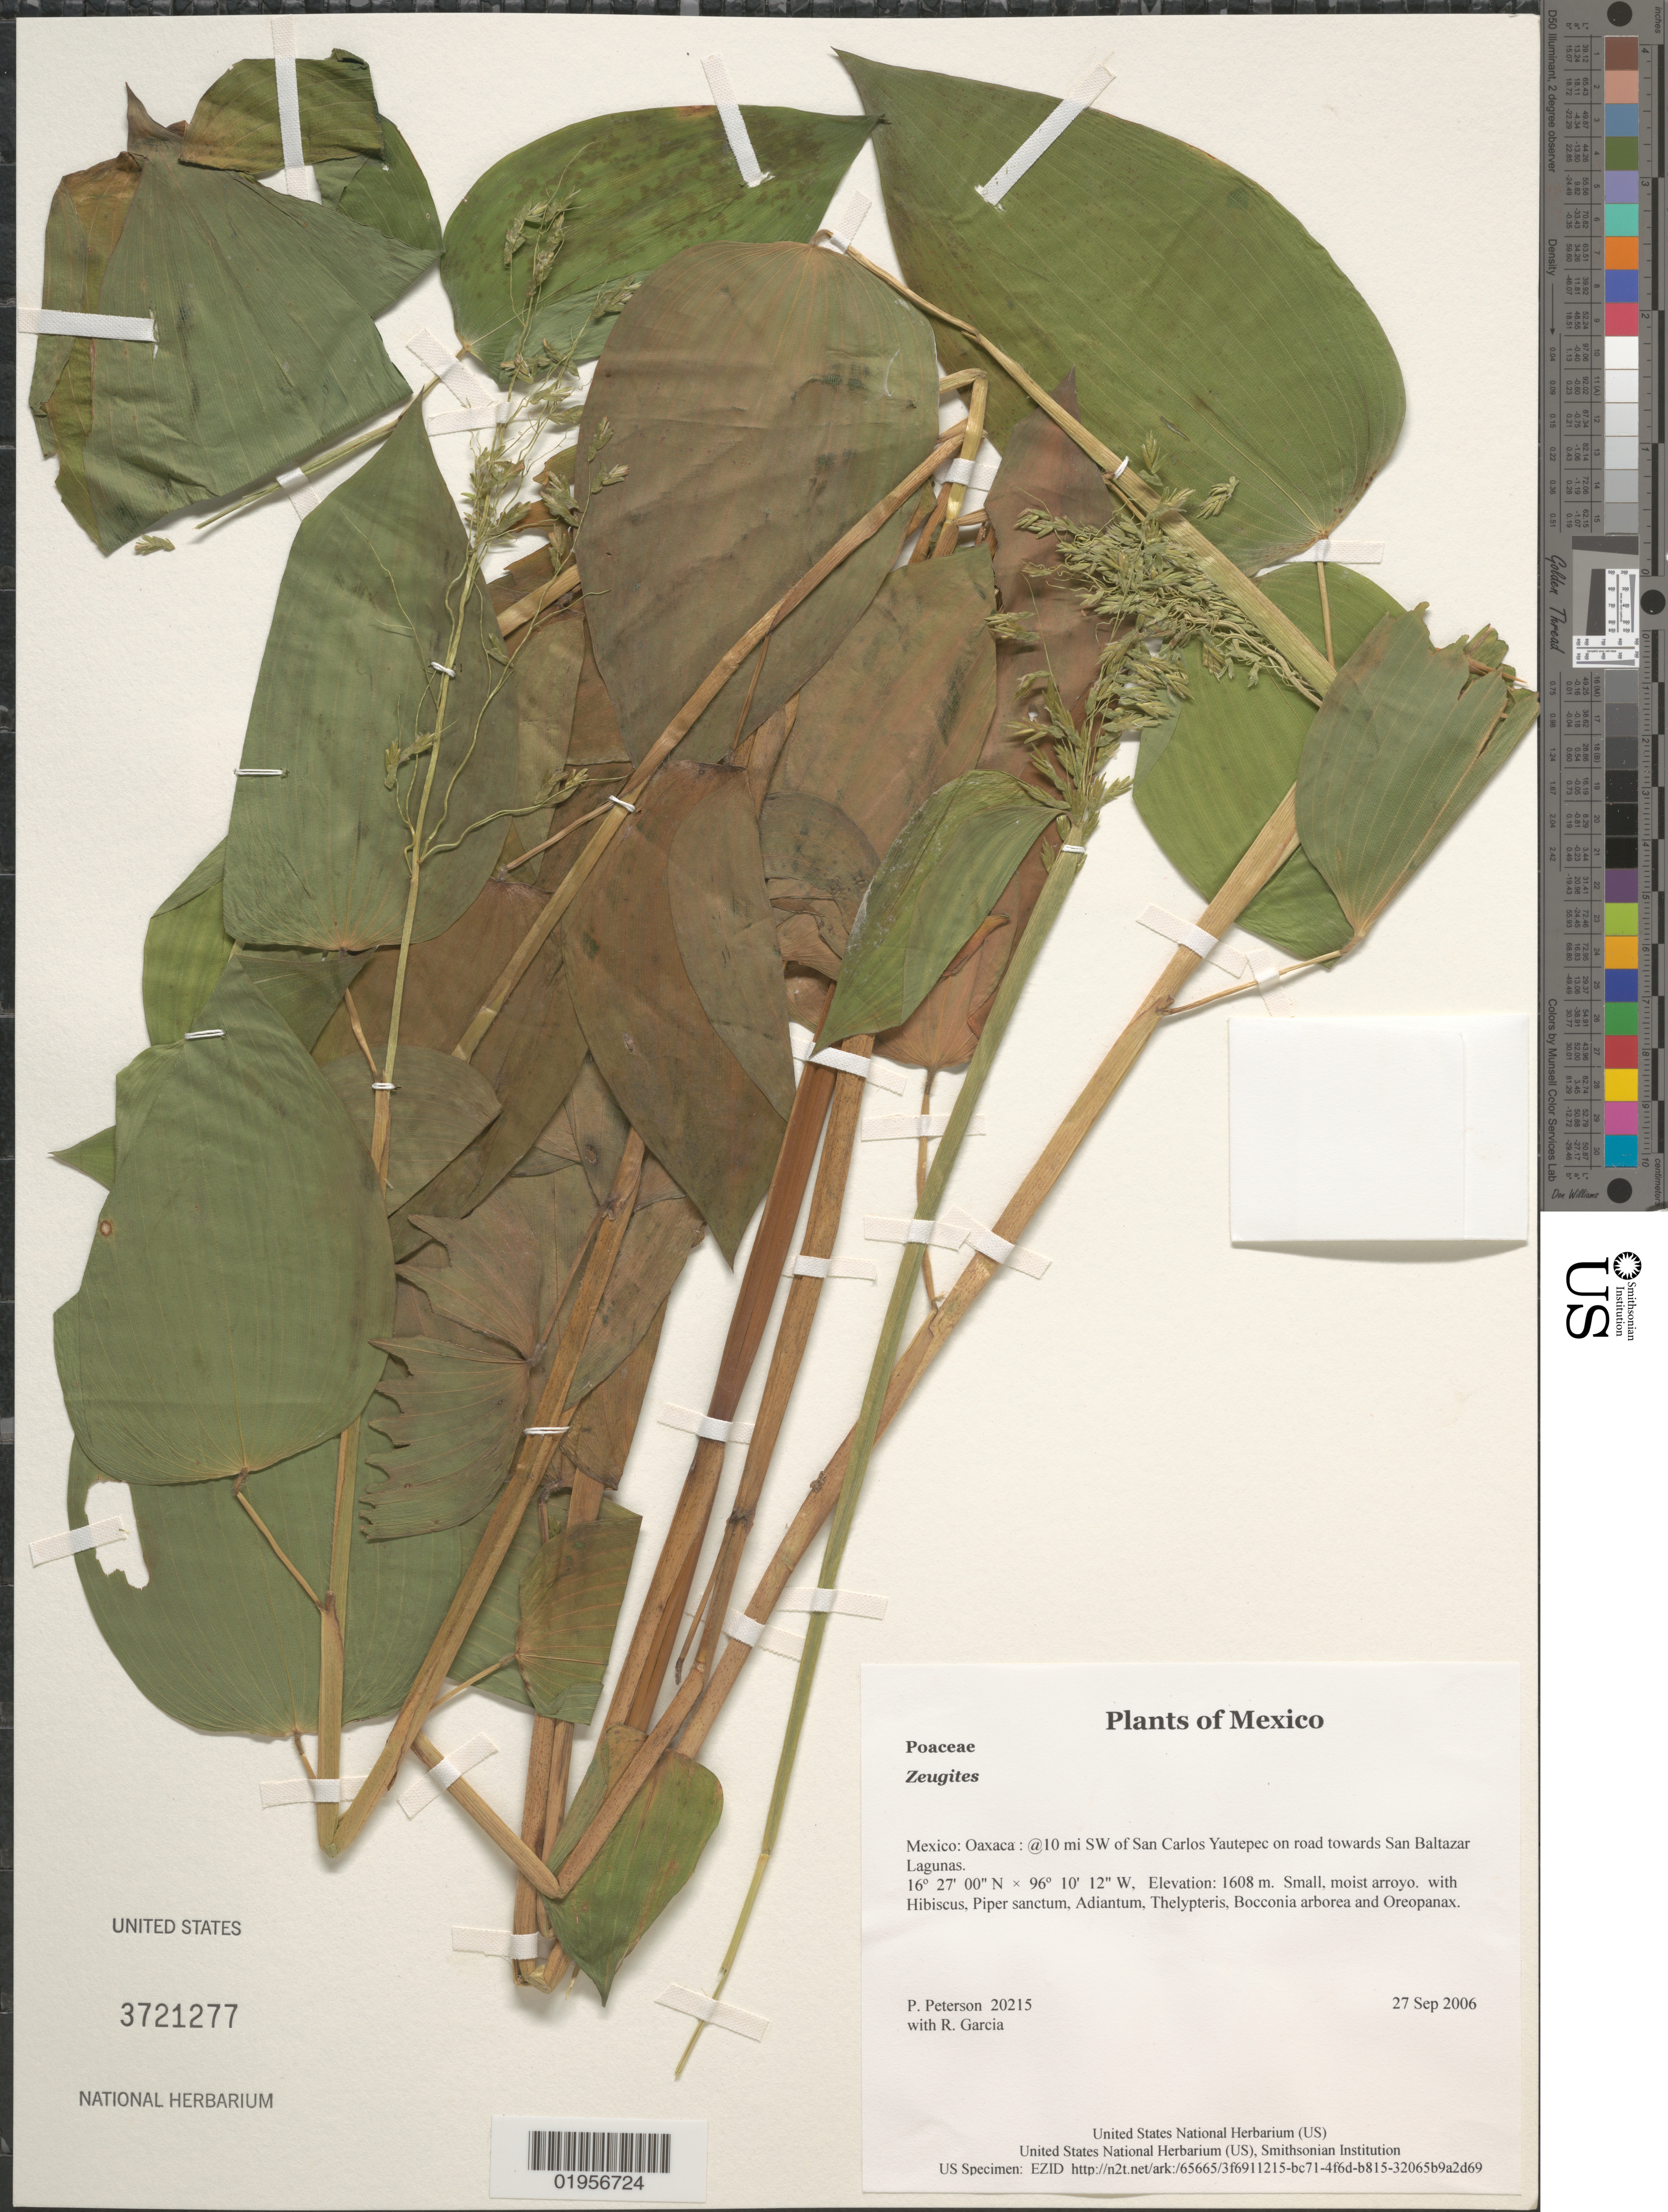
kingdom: Plantae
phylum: Tracheophyta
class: Liliopsida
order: Poales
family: Poaceae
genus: Zeugites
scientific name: Zeugites sp.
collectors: P. M. Peterson & R. Garcia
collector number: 20215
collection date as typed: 27 Sep 2006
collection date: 2006-09-27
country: Mexico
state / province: Oaxaca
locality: @10 mi SW of San Carlos Yautepec on road towards San Baltazar Lagunas.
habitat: Small, moist arroyo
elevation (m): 1608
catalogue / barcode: US 3721277